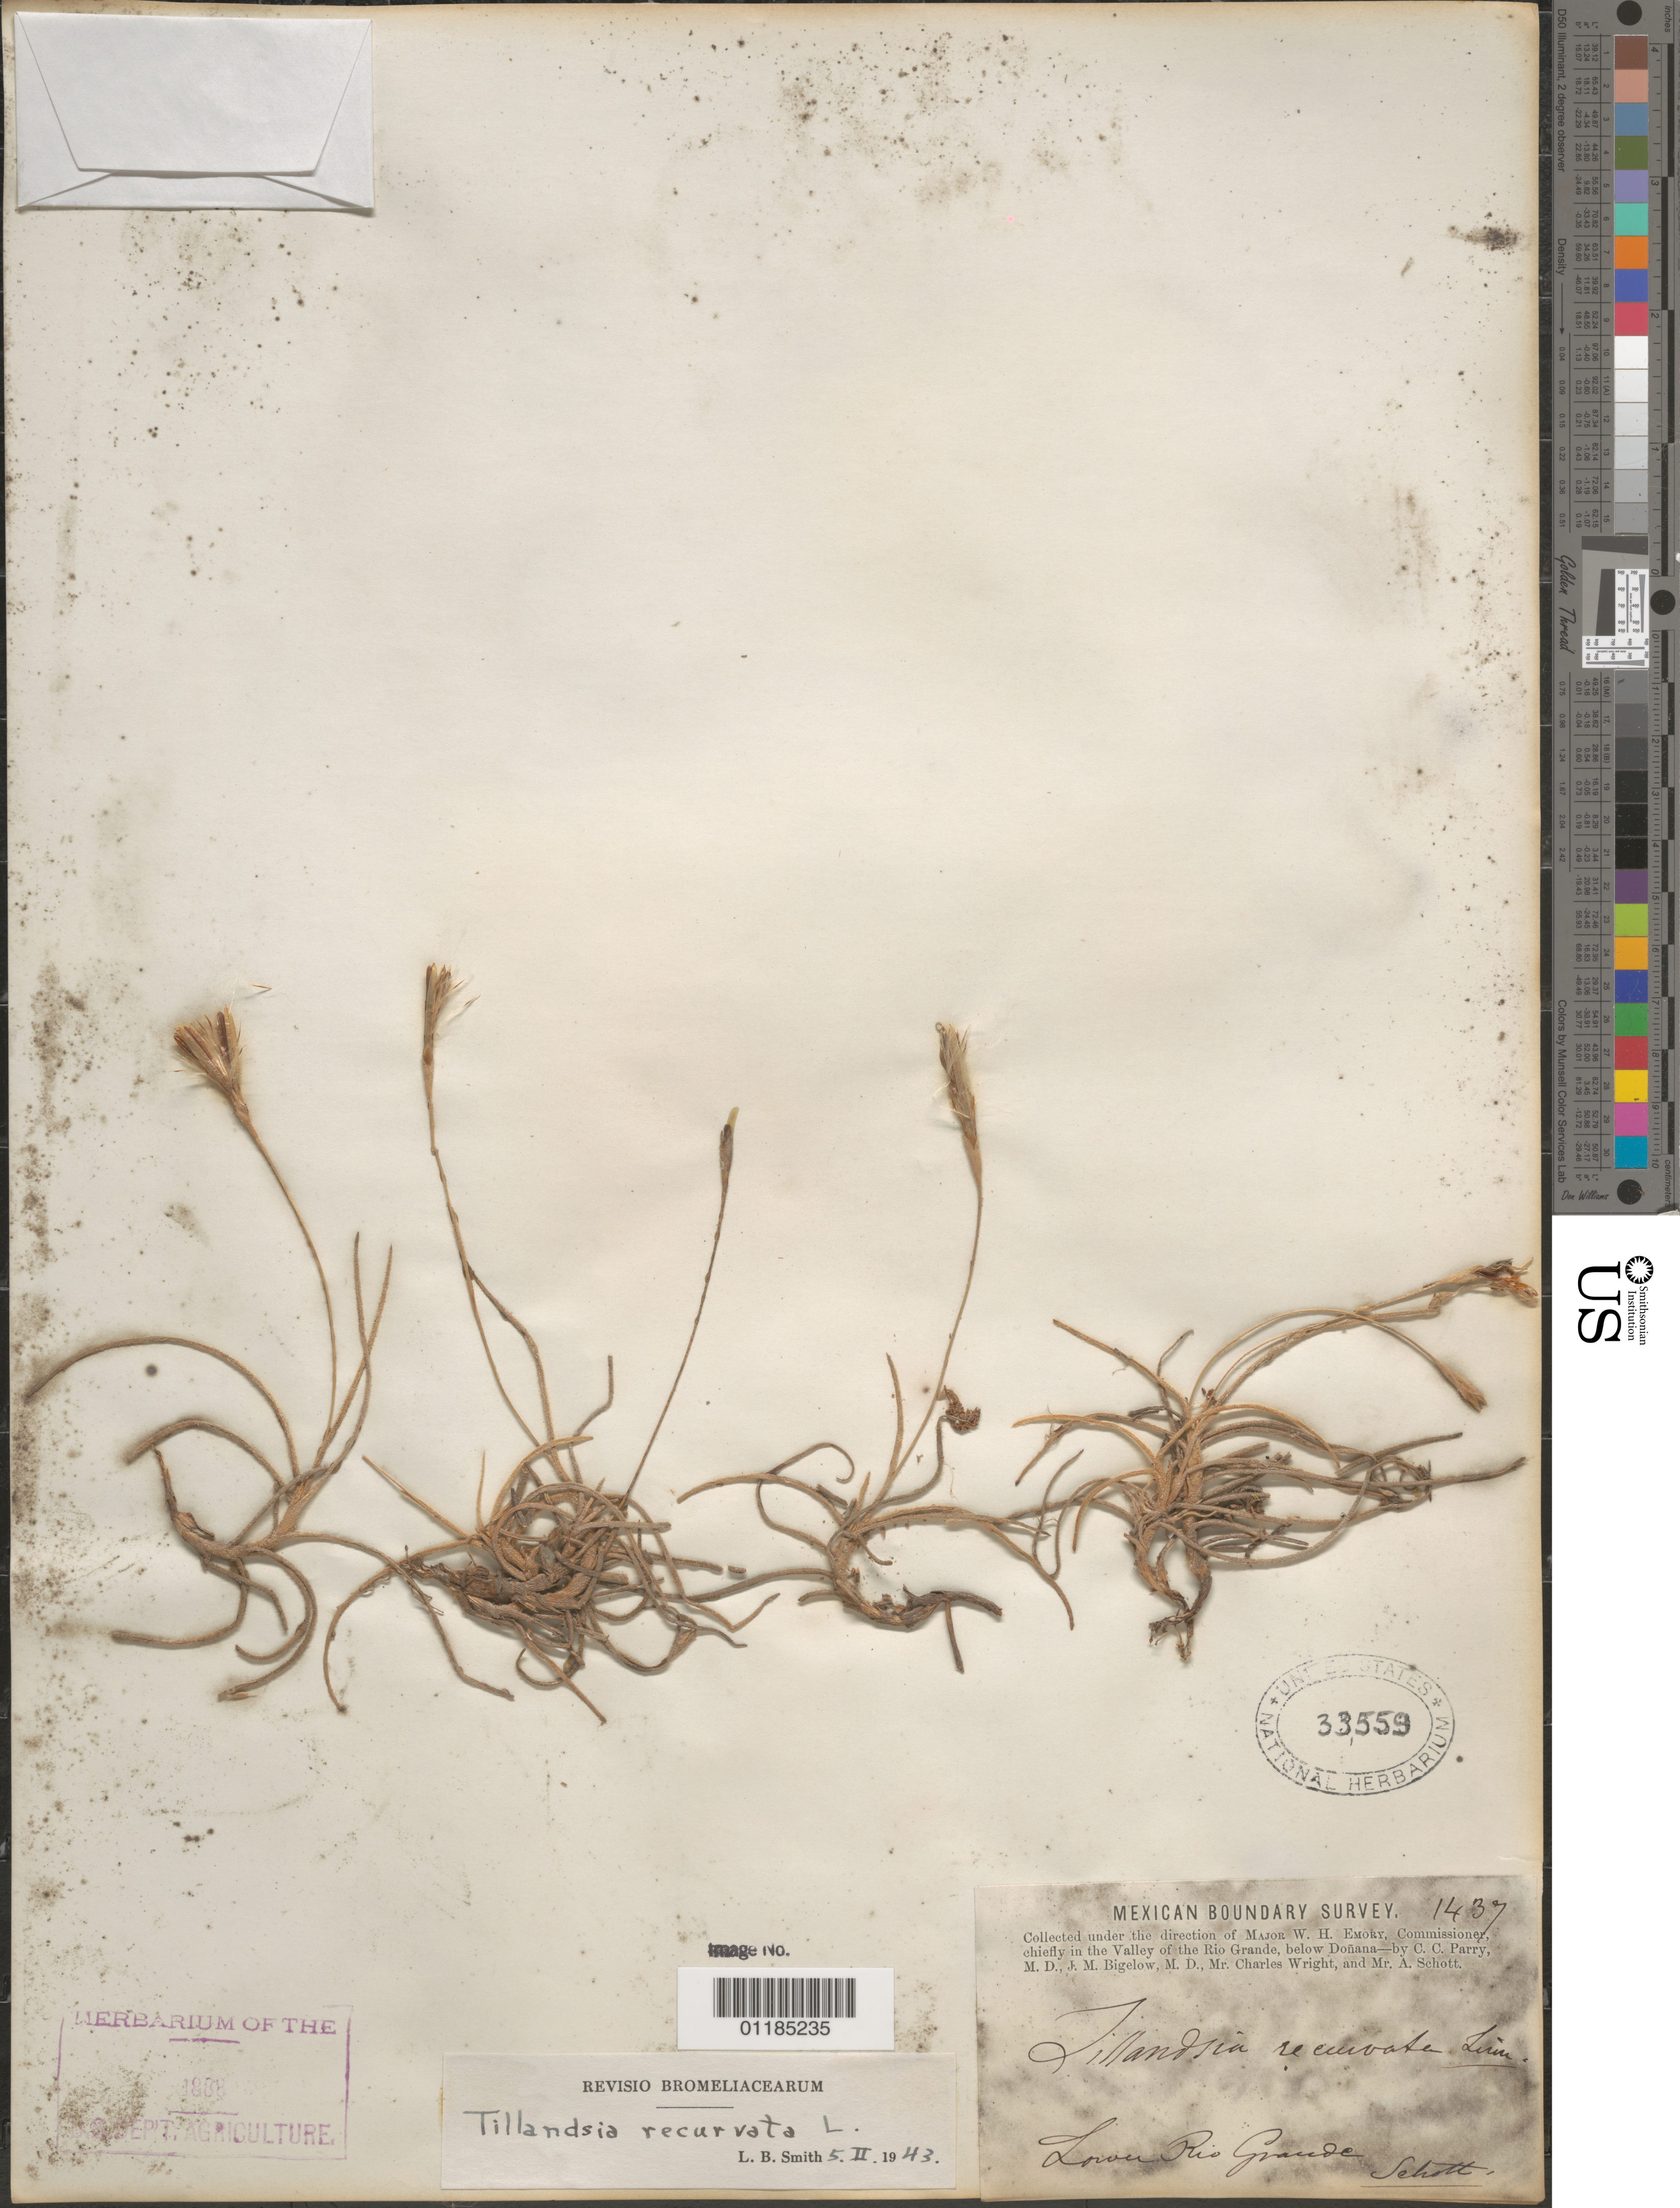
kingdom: Plantae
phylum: Tracheophyta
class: Liliopsida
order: Poales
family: Bromeliaceae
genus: Tillandsia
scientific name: Tillandsia recurvata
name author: L.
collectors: C. C. Parry, J. M. Bigelow, C. Wright & A. C. V. Schott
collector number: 1437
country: United States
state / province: New Mexico / Texas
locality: Valley of the Rio Grande, below Doñana.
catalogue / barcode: US 33559